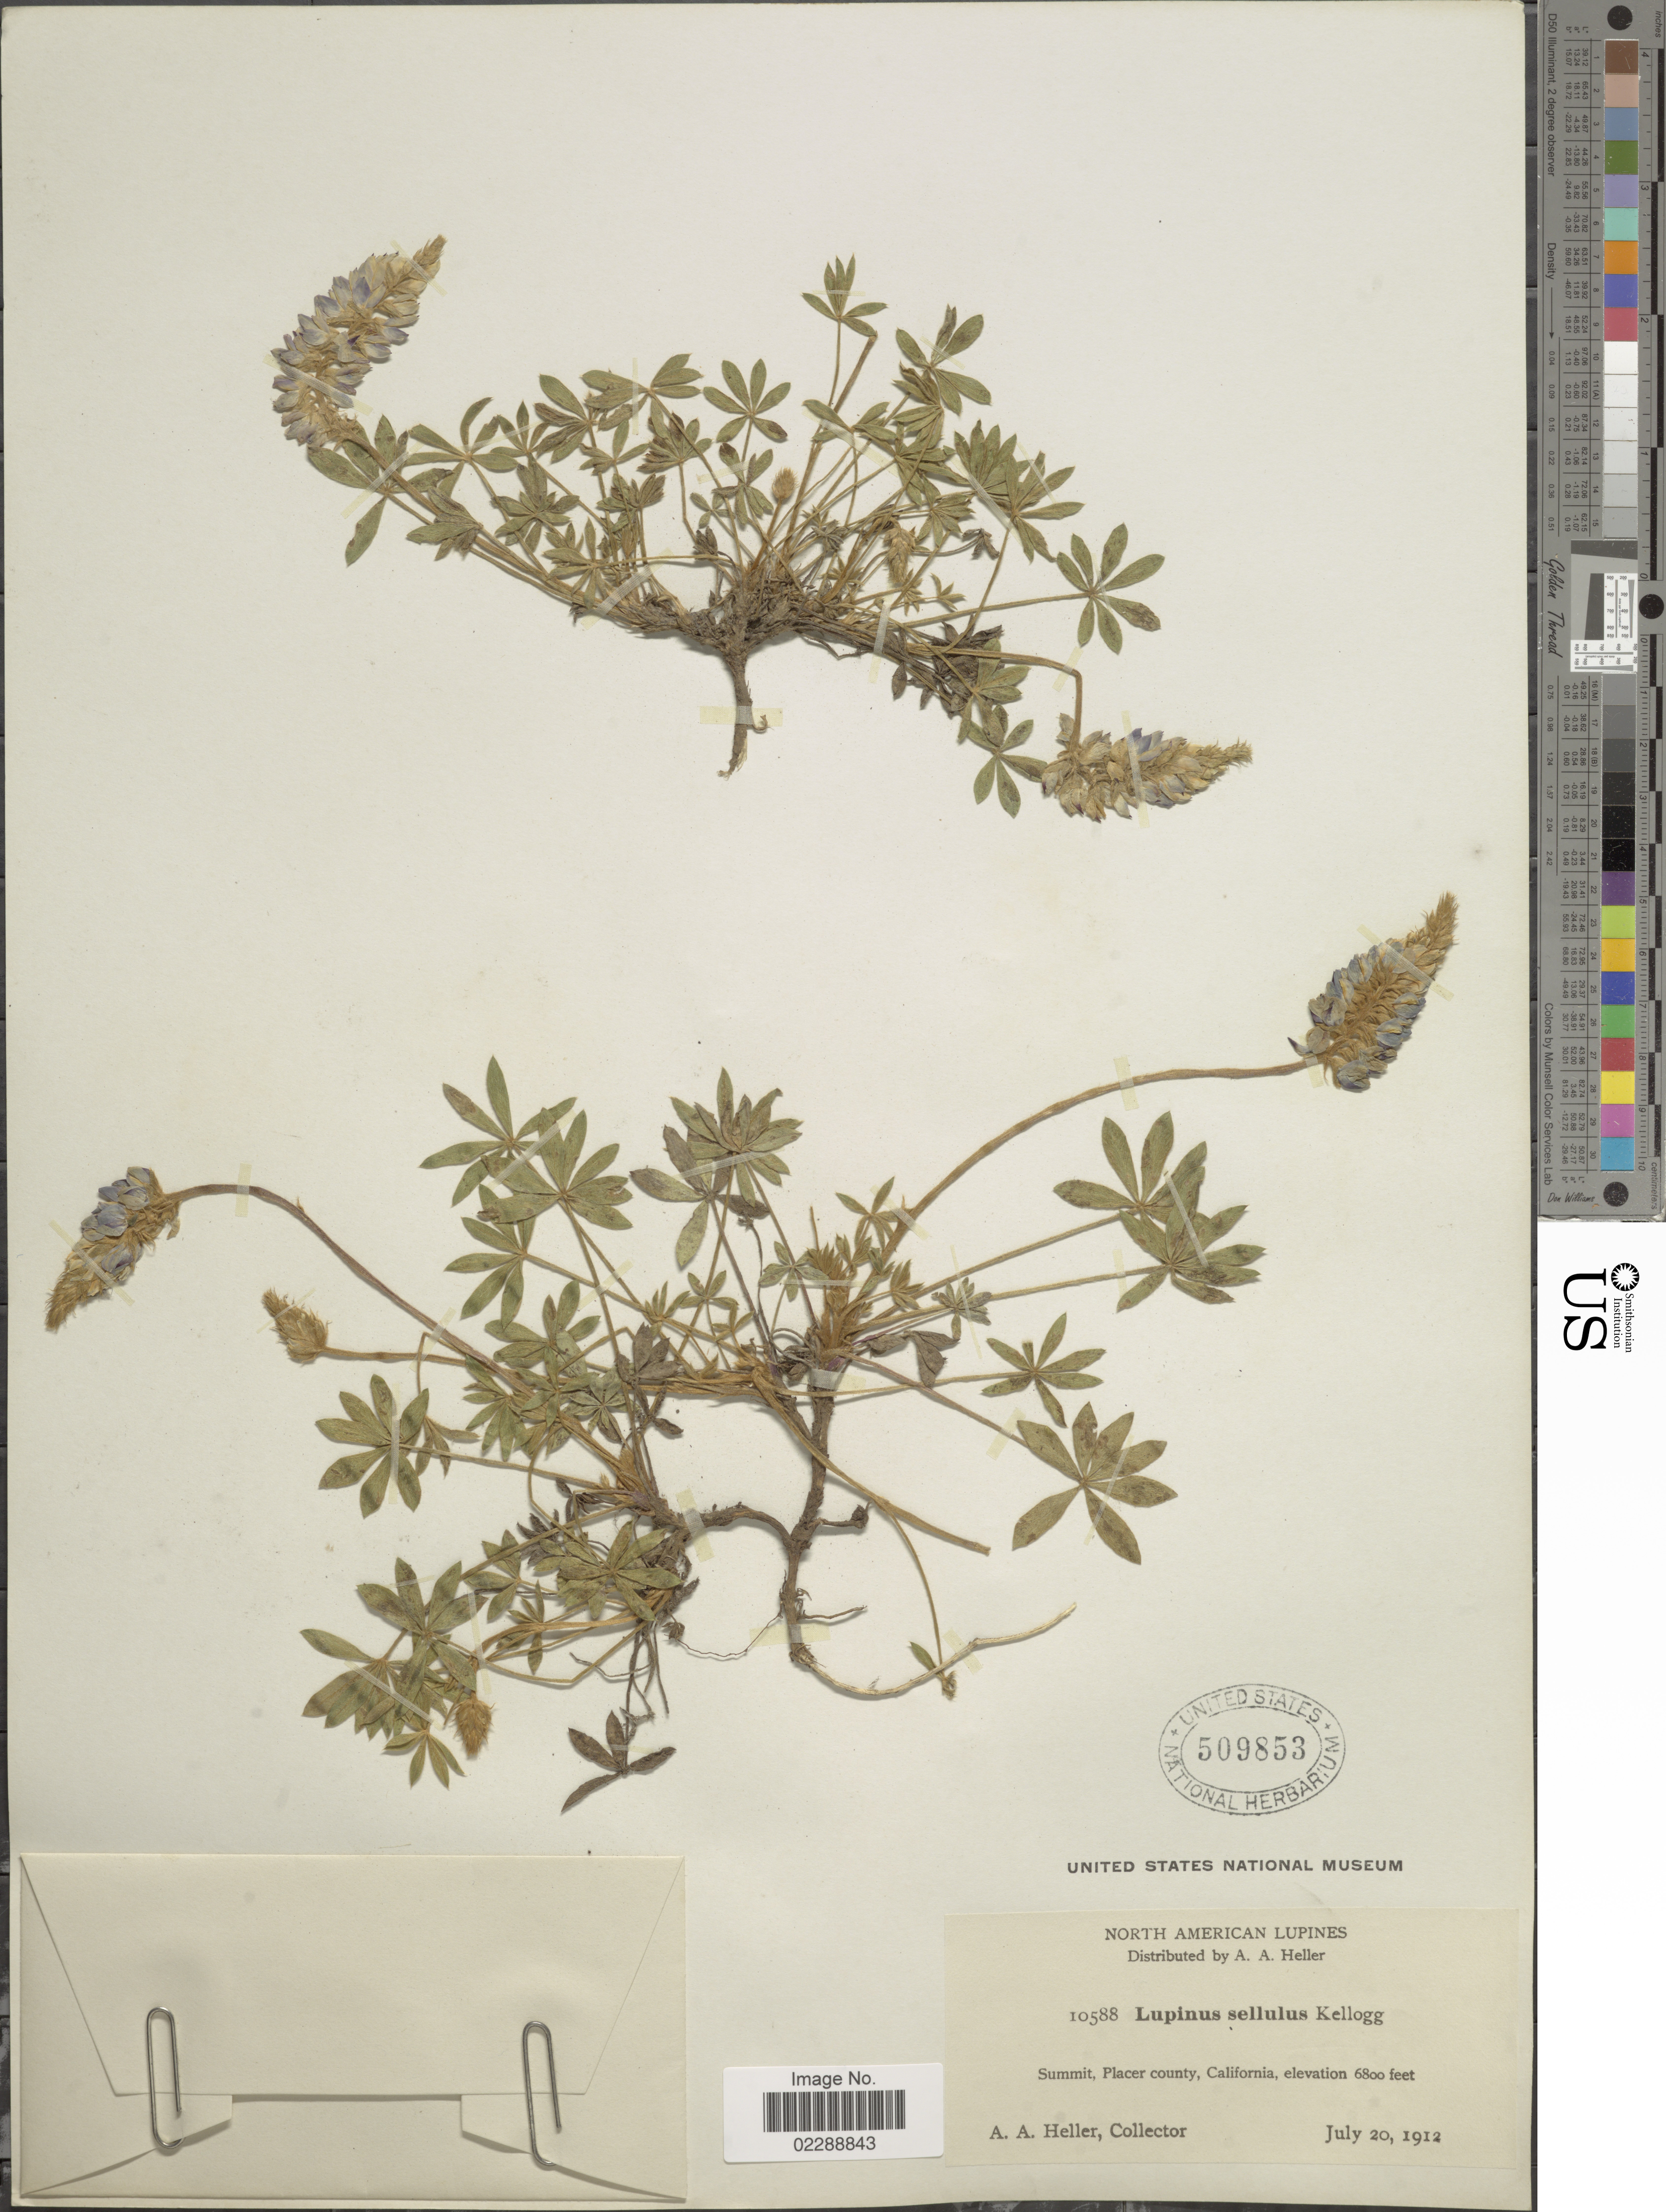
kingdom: Plantae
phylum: Tracheophyta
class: Magnoliopsida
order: Fabales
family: Fabaceae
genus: Lupinus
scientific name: Lupinus sp.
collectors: A. A. Heller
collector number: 10588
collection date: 1912-07-20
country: United States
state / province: California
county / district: Placer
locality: Summit, Placer county, California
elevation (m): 2073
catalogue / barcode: US 509853